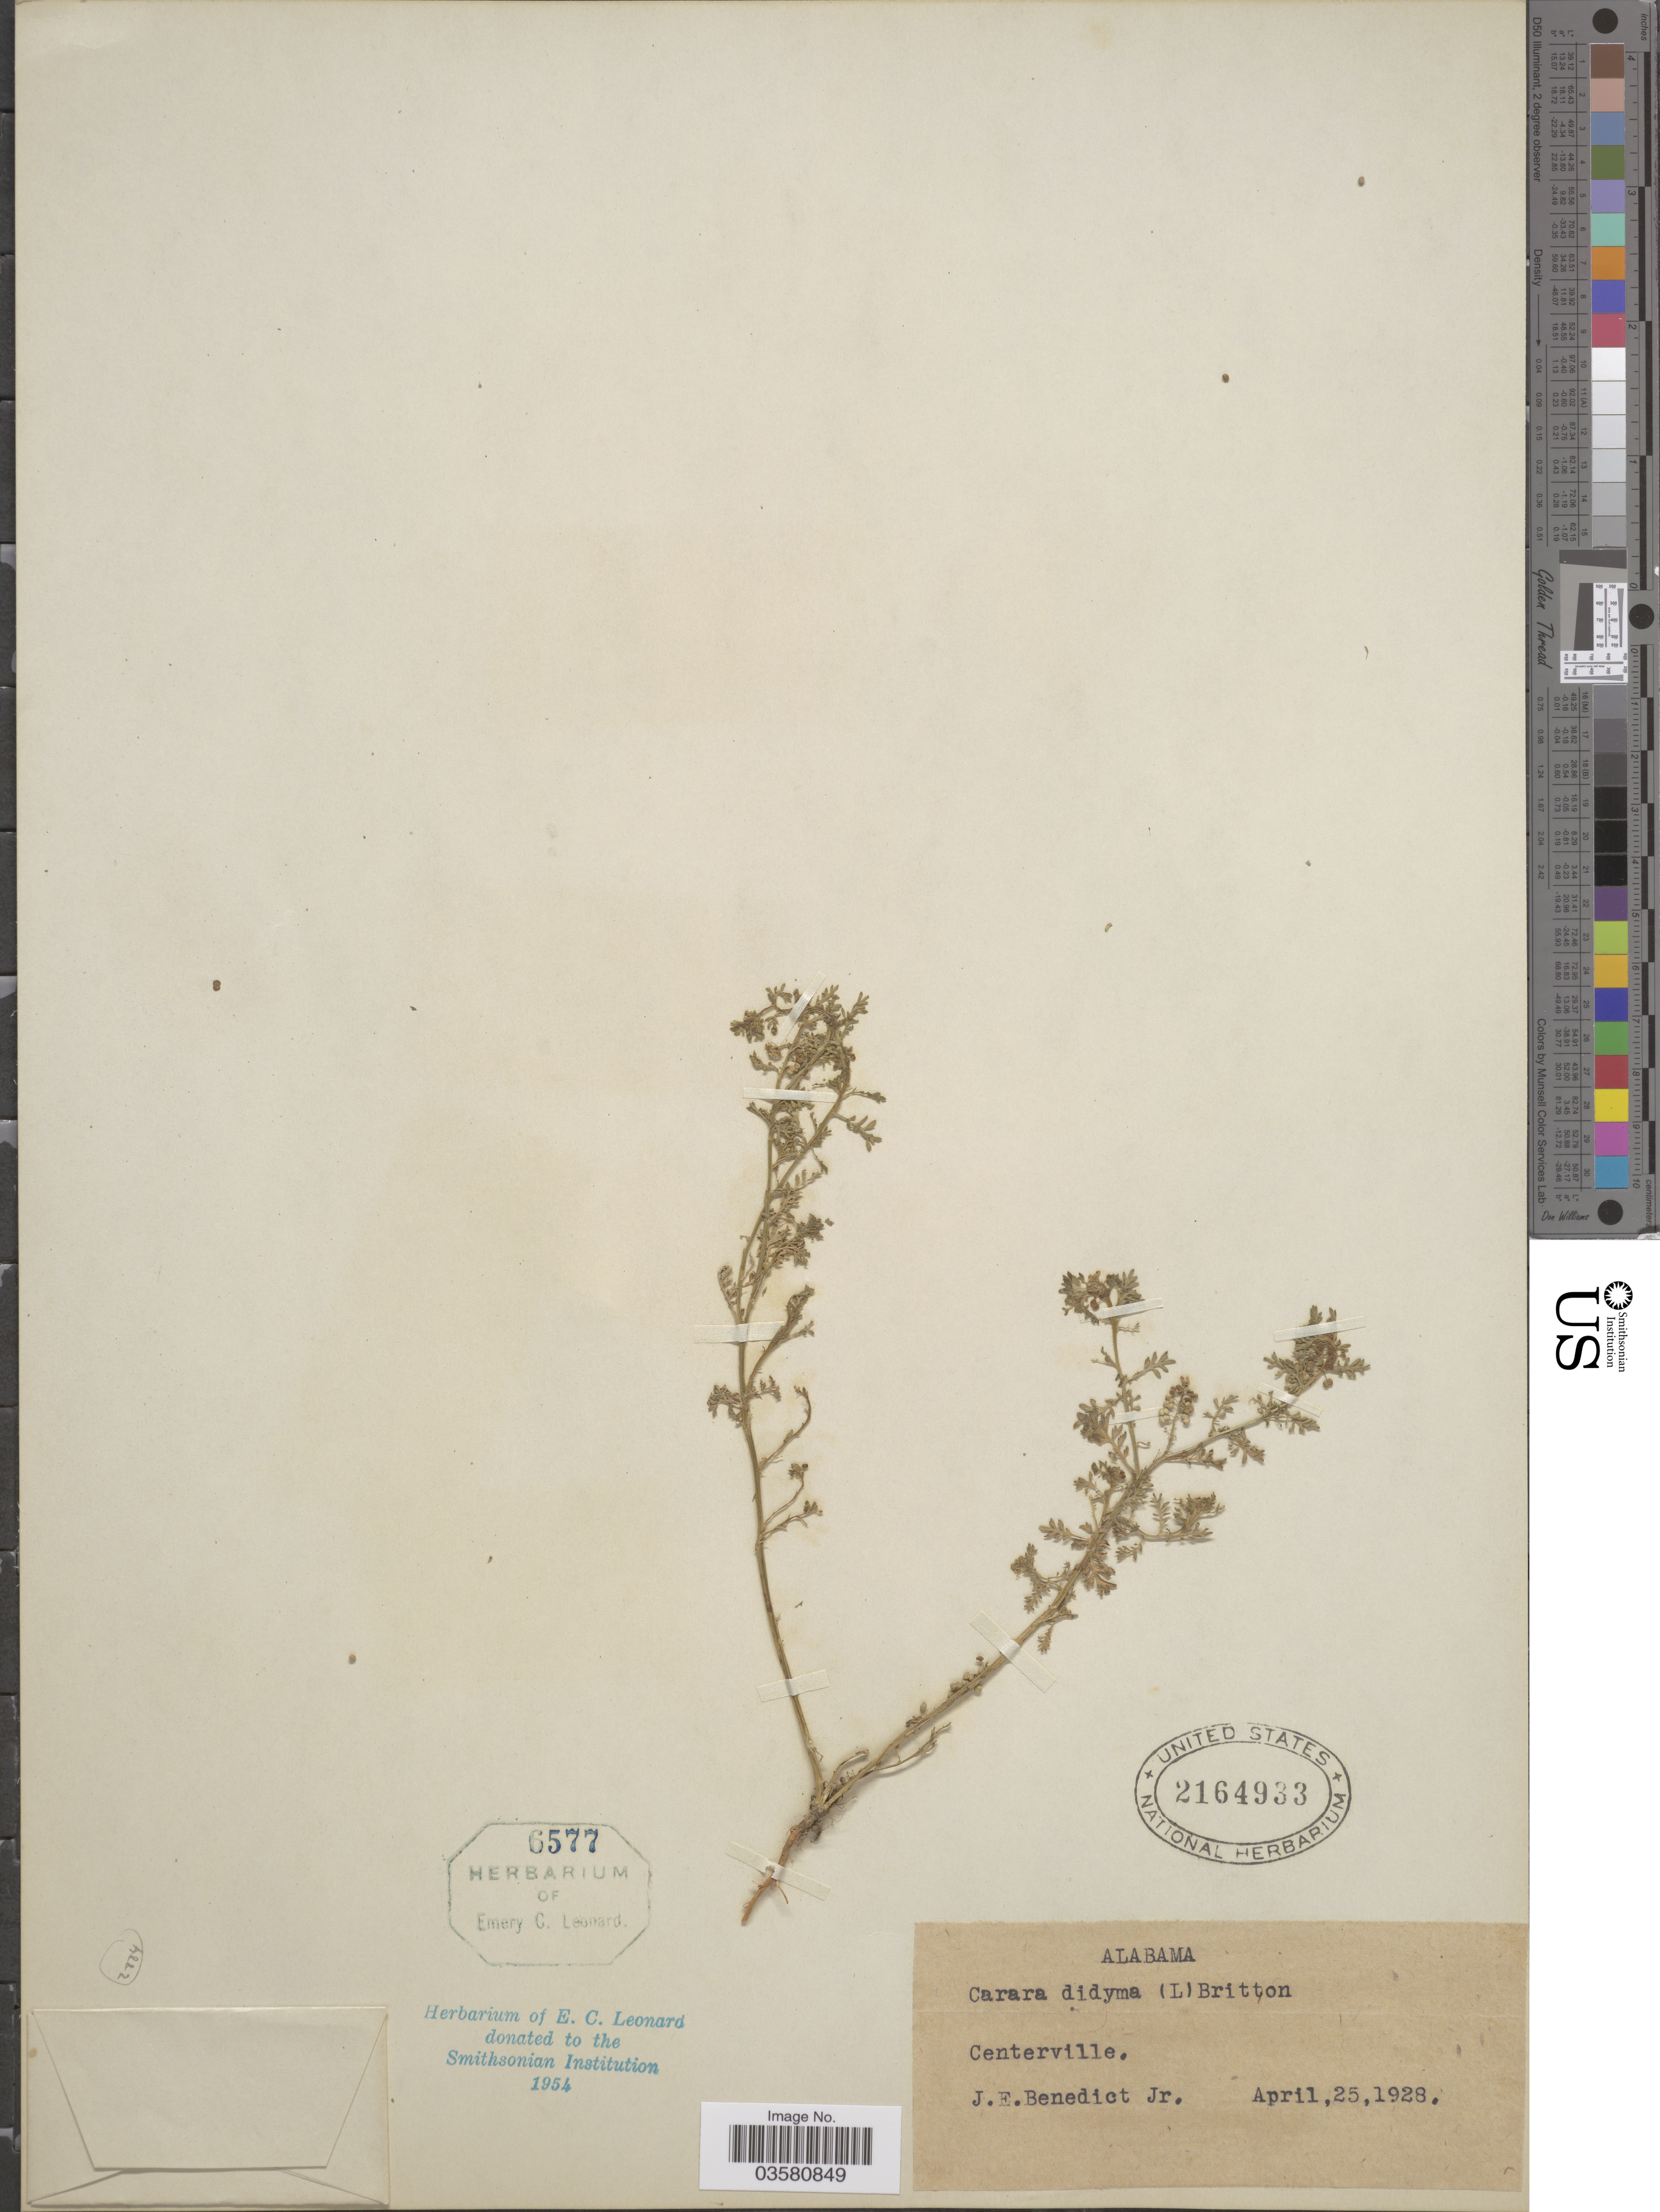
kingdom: Plantae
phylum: Tracheophyta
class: Magnoliopsida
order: Brassicales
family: Brassicaceae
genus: Lepidium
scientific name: Lepidium didymum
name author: L.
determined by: Strong, M. T., (US), Smithsonian Institution - National Museum of Natural History (UNITED STATES)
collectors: J. Benedict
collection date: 1928-04-25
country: United States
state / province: Alabama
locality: Centerville.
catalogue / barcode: US 2164933